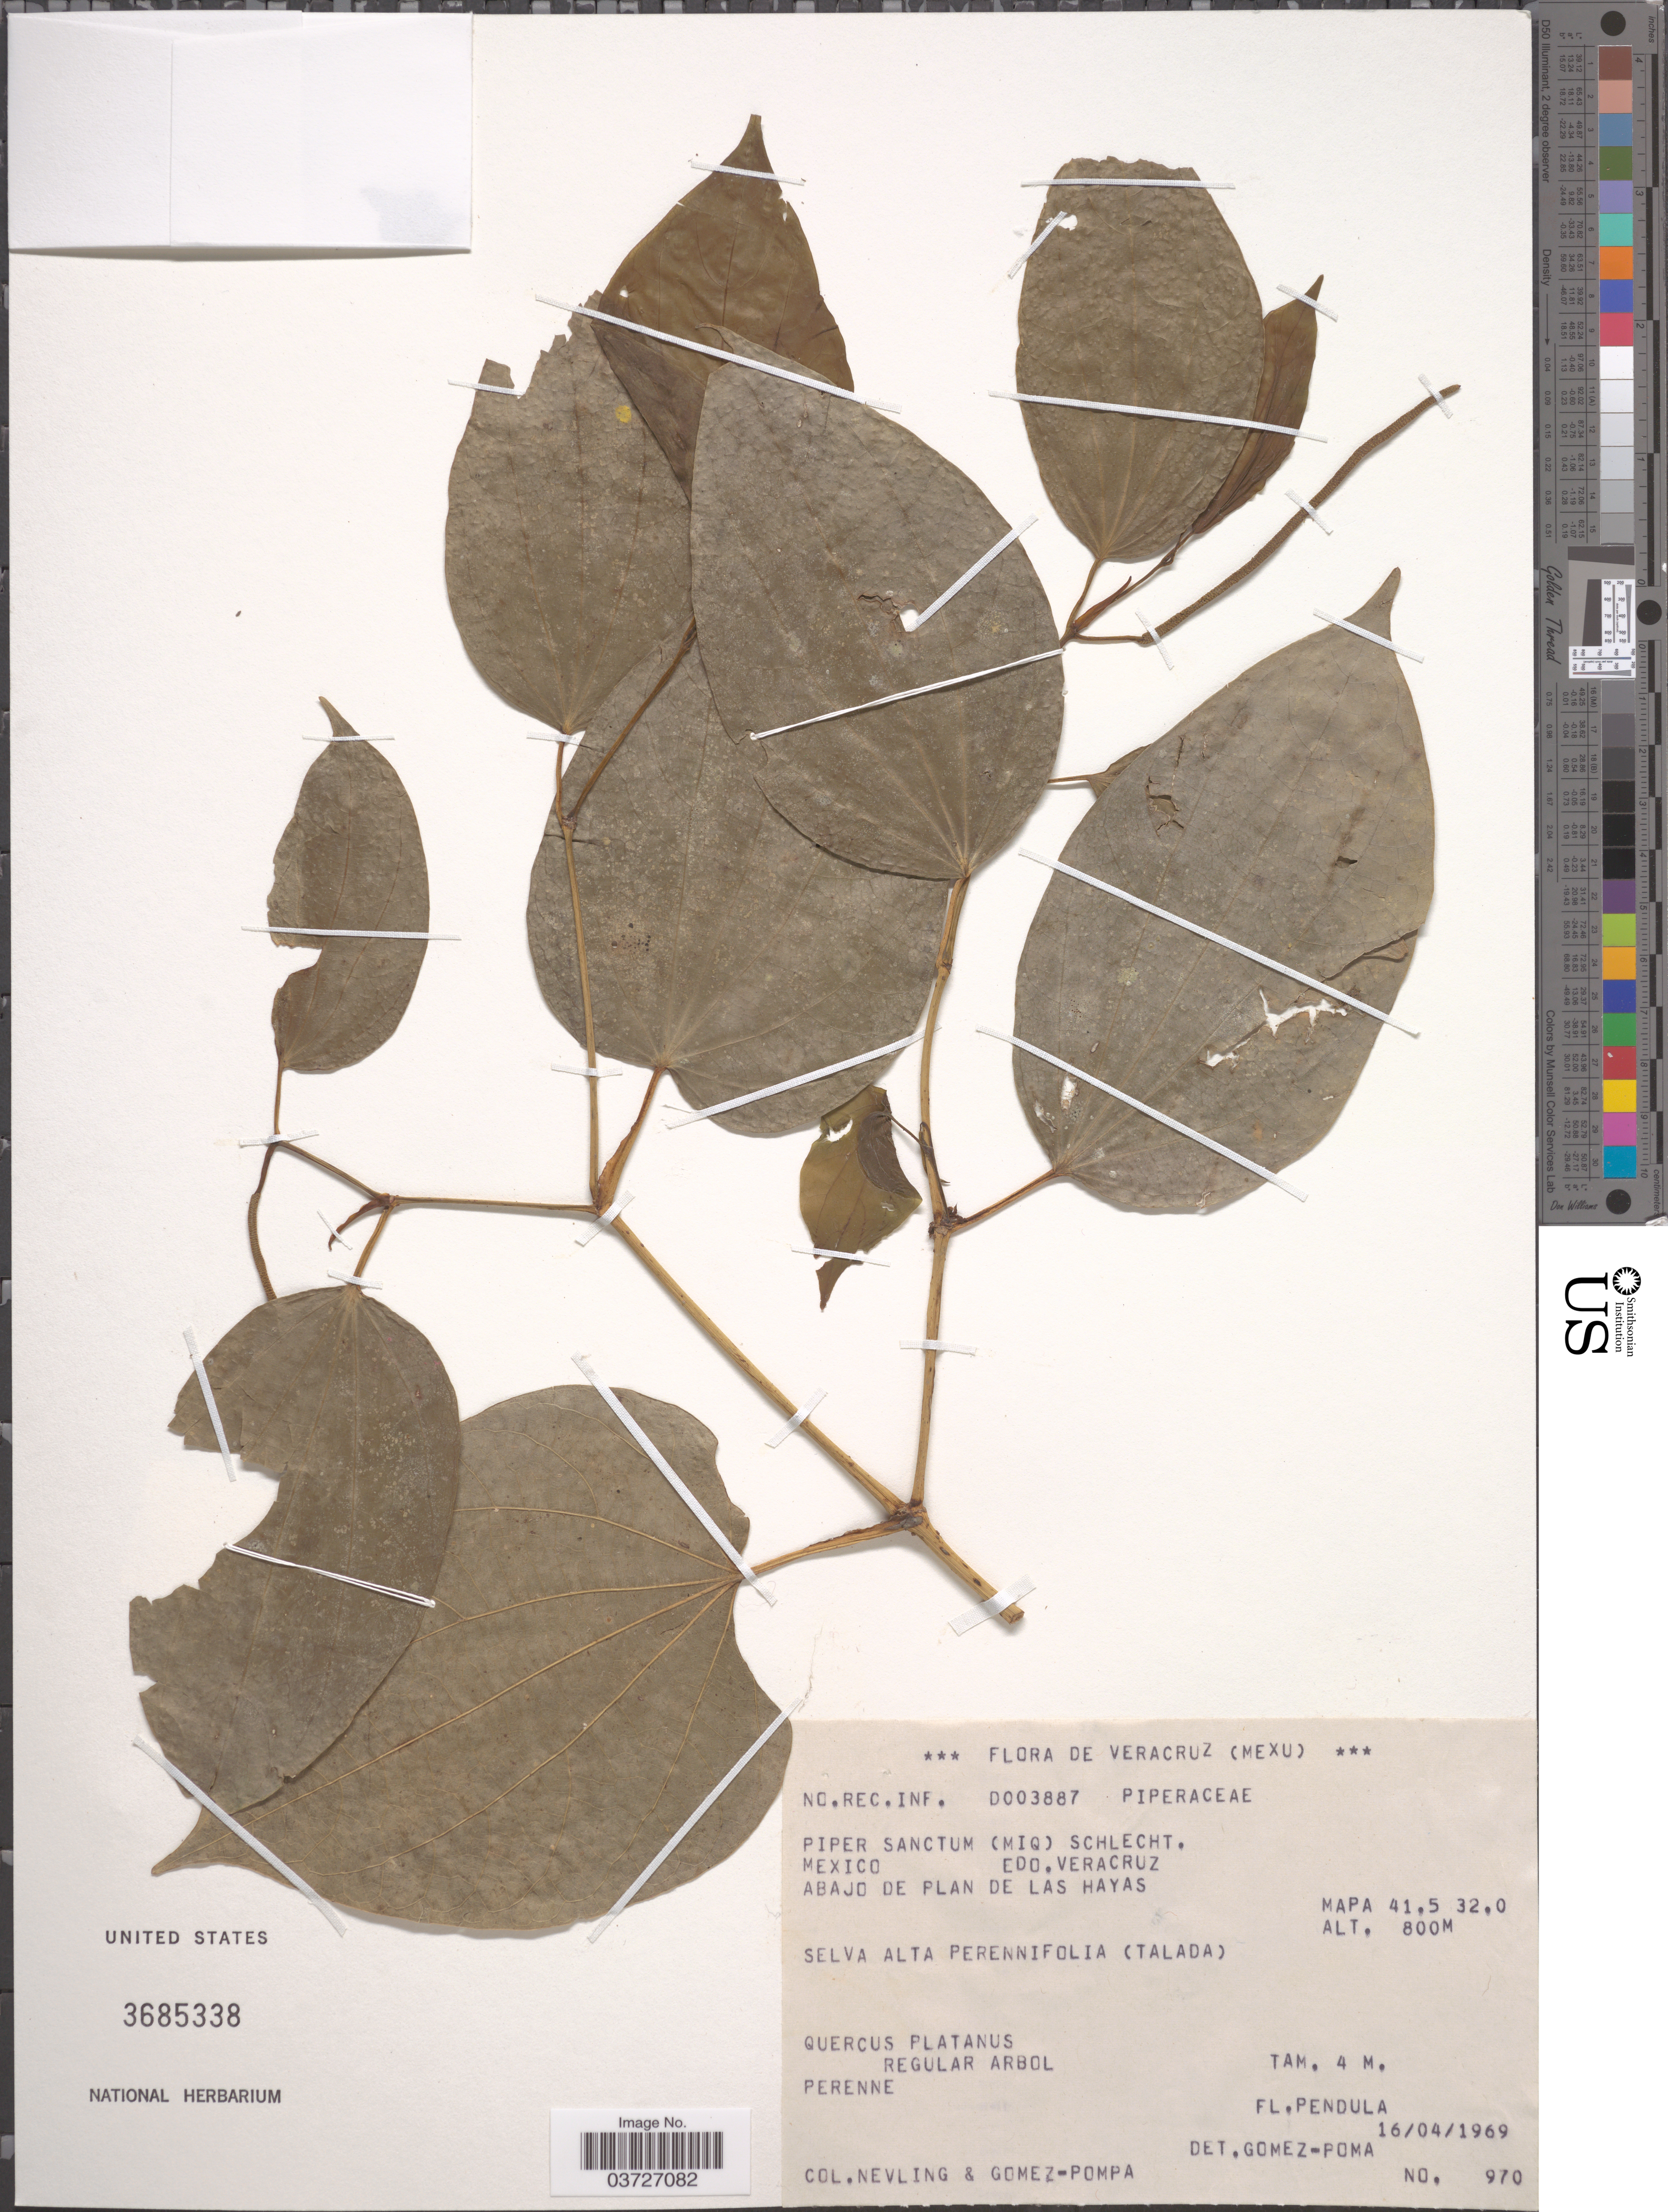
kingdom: Plantae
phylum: Tracheophyta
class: Magnoliopsida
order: Piperales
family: Piperaceae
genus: Piper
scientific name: Piper sanctum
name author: Miq.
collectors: G. Martínez Calderón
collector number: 970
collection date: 1969-04-16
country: Mexico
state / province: Veracruz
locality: Veracruz. Abajo de plan de Las Hayas.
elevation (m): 800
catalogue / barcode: US 3685338